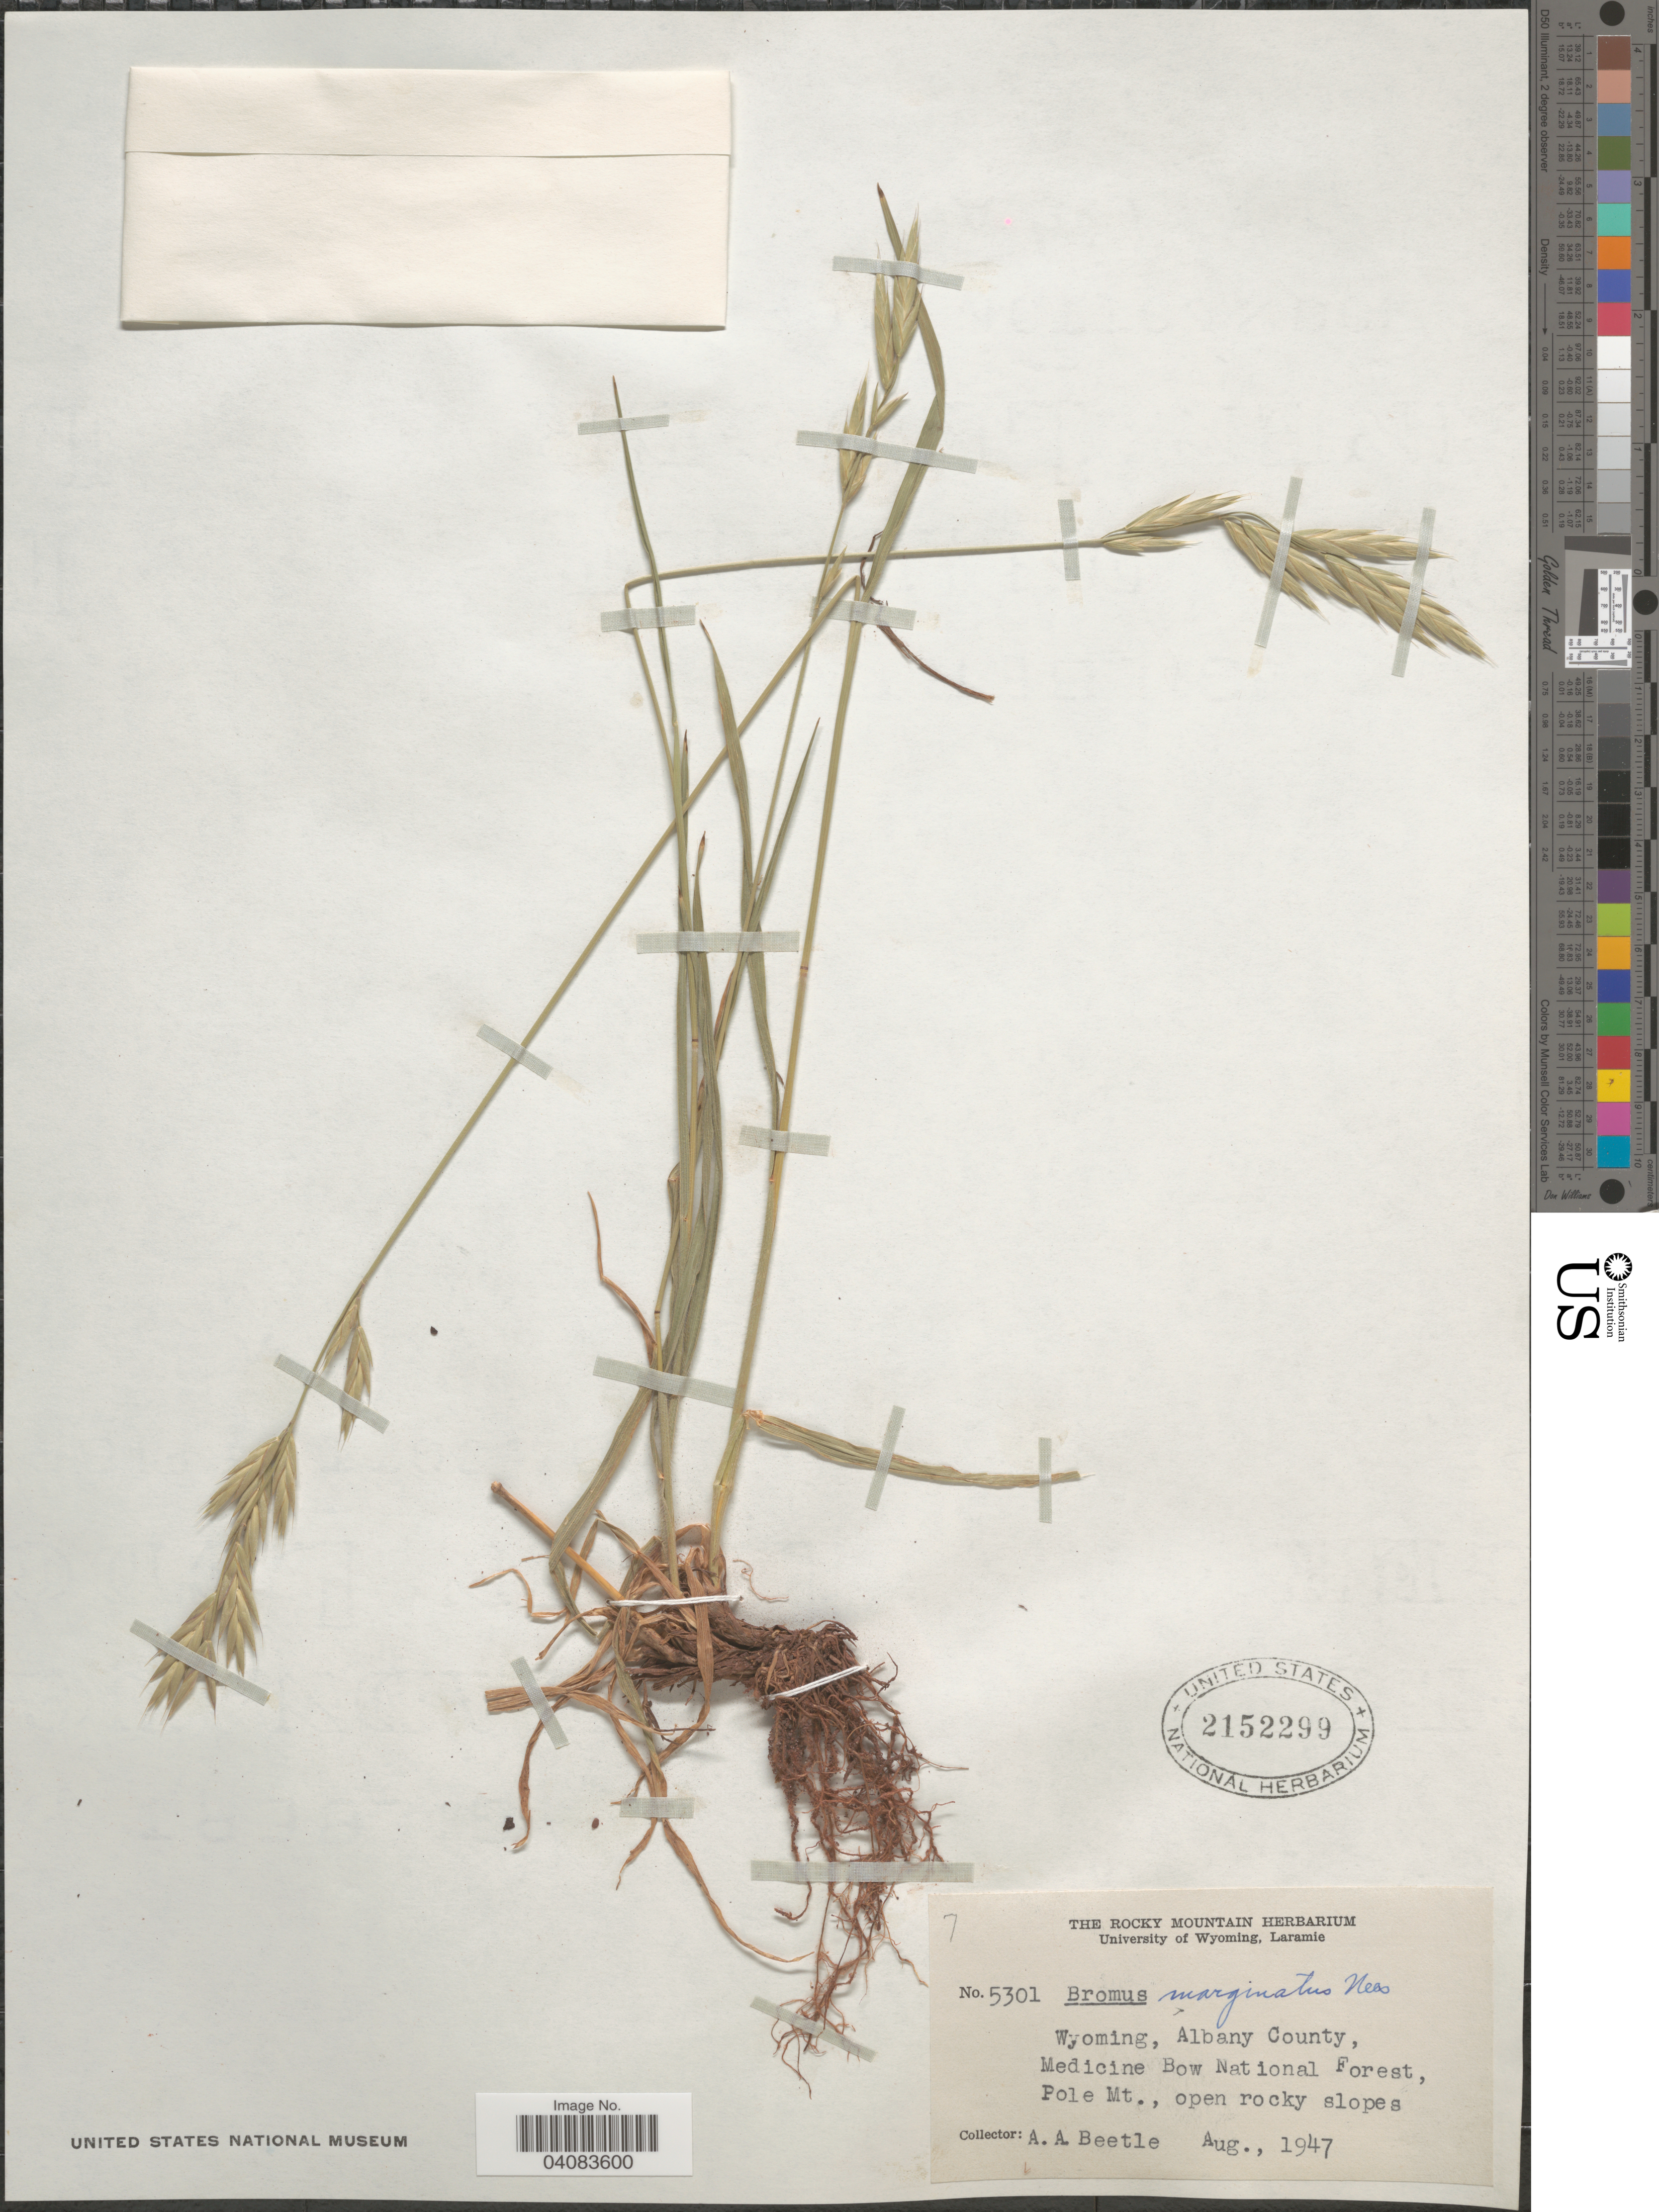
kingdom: Plantae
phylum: Tracheophyta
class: Liliopsida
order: Poales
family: Poaceae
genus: Bromus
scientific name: Bromus marginatus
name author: Nees ex Steud.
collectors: A. A. Beetle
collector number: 5301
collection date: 1947-08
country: United States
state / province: Wyoming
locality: Albany County, Medicine Bow National Forest, Pole Mt.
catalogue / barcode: US 2152299